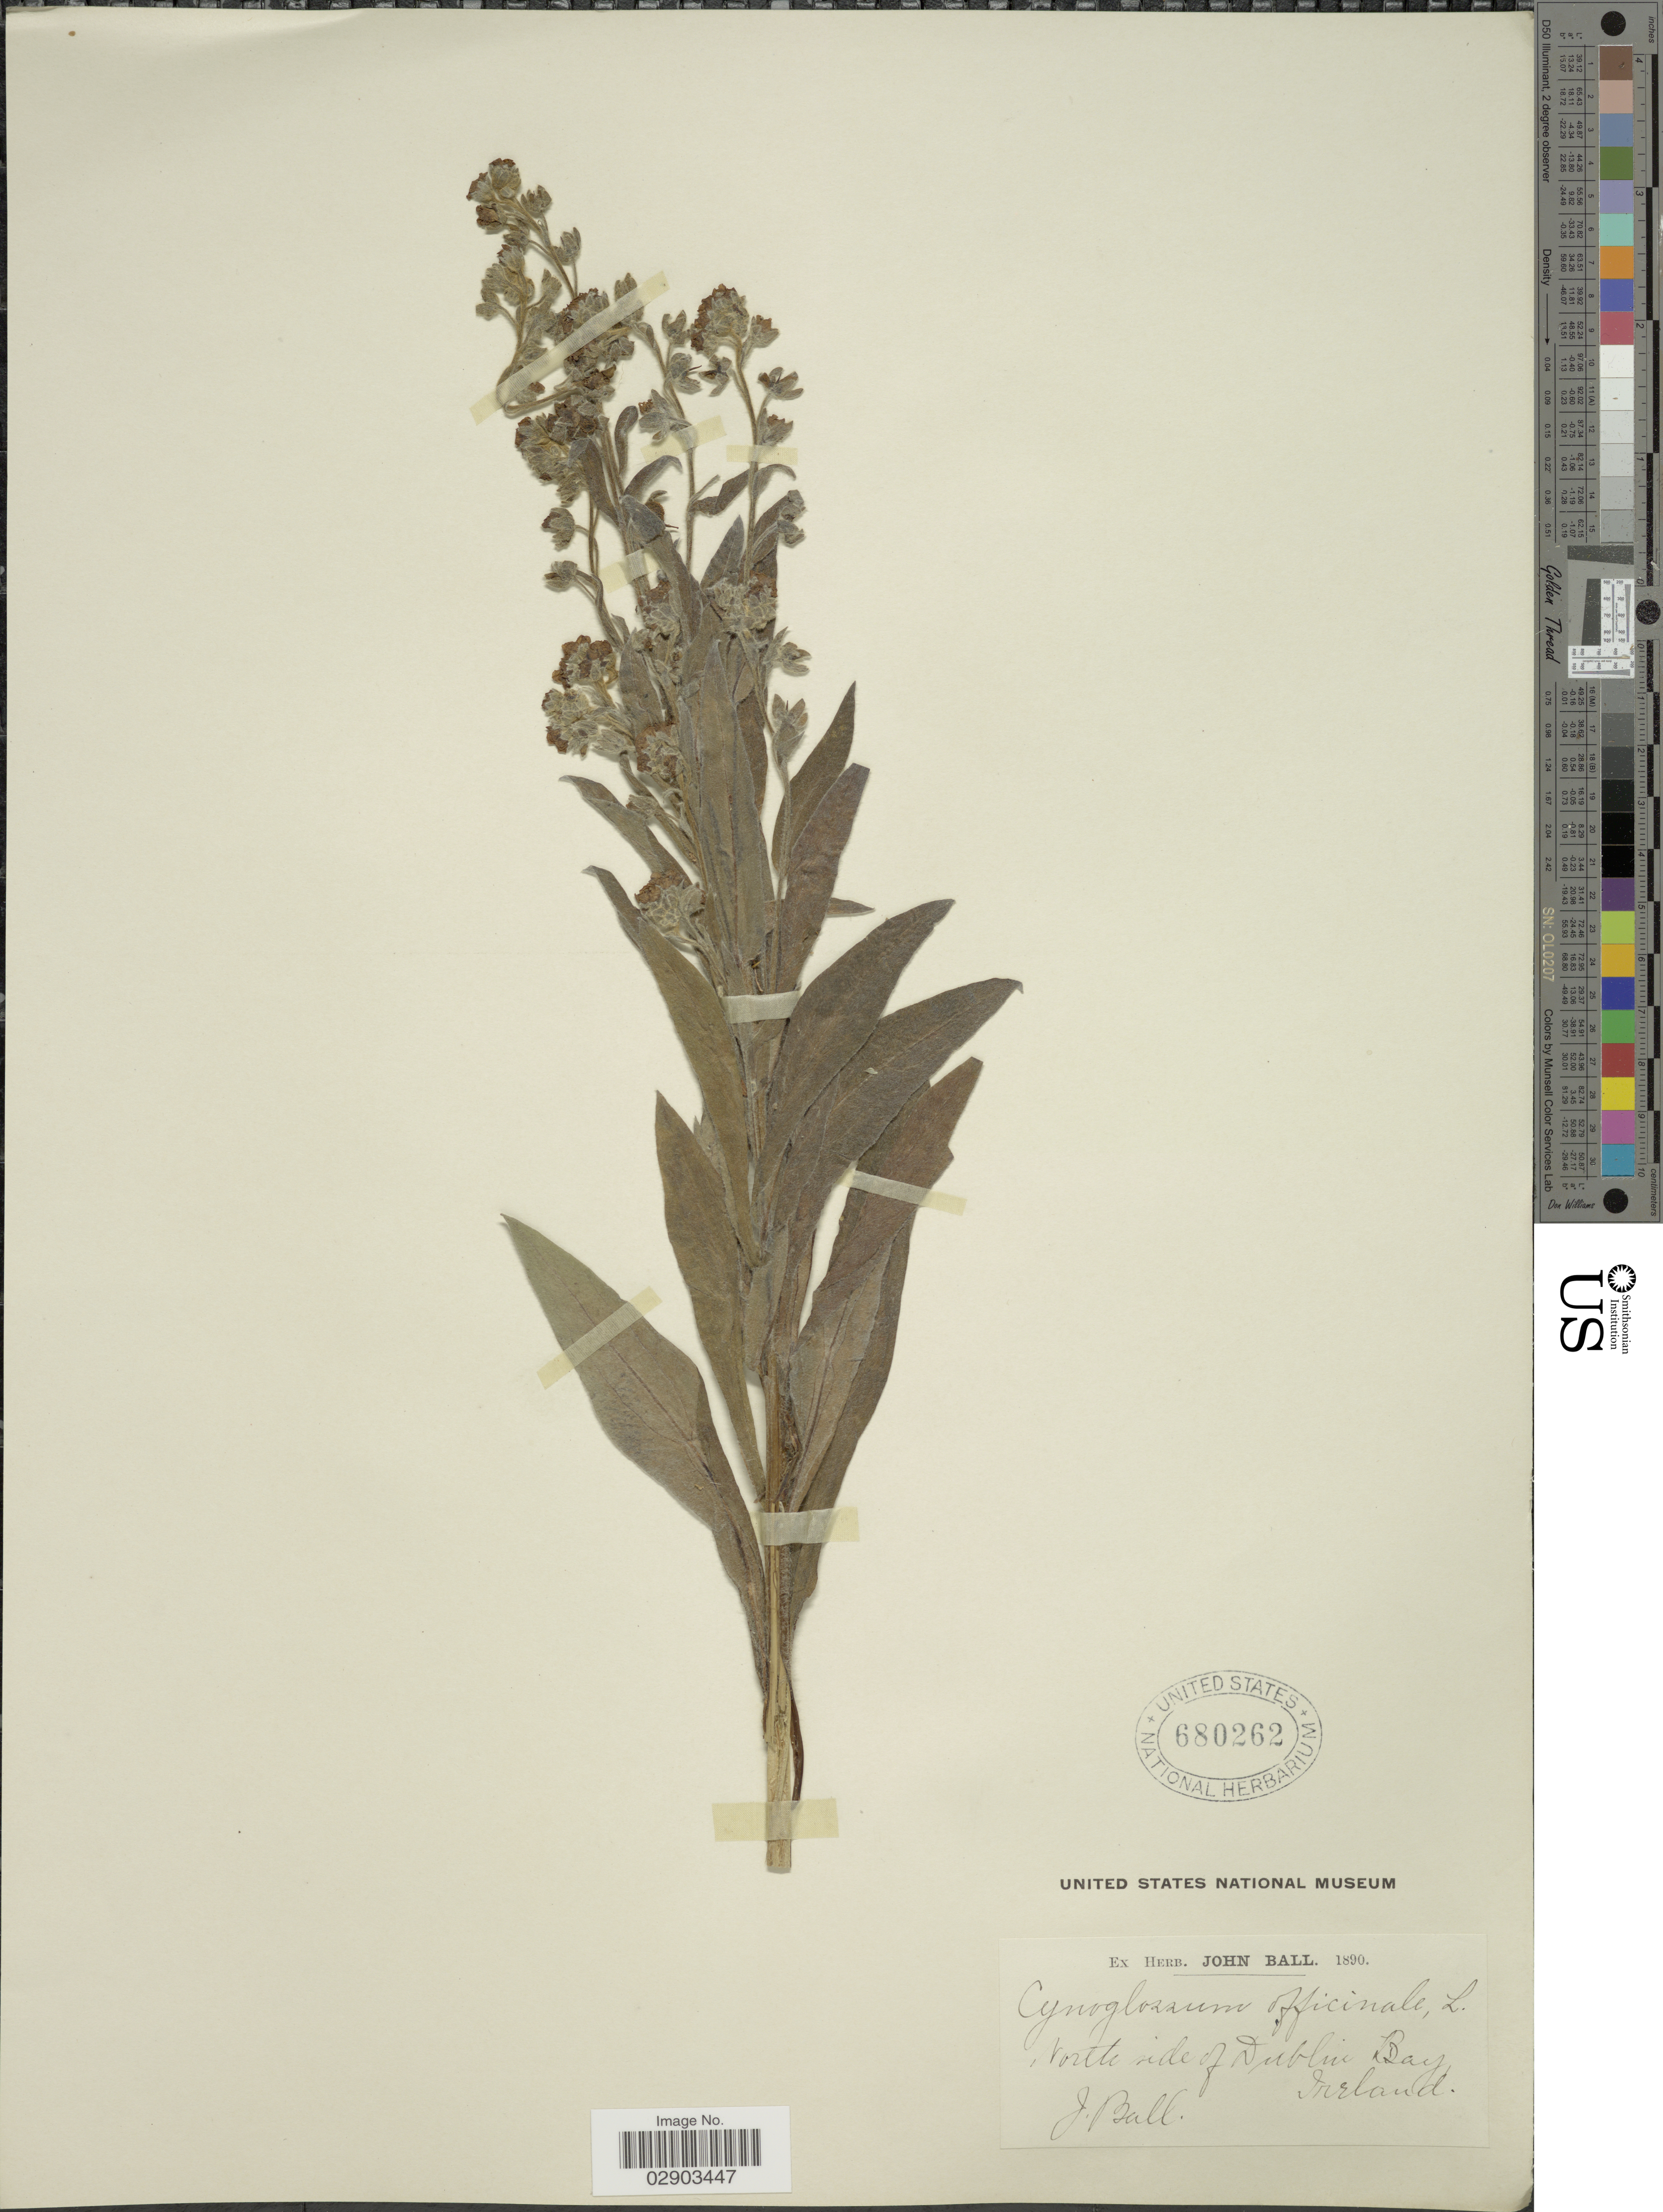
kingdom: Plantae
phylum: Tracheophyta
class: Magnoliopsida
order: Boraginales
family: Boraginaceae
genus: Cynoglossum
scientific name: Cynoglossum officinale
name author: L.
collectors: J. Ball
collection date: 1890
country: Ireland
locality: North side of Dublin Bay.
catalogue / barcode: US 680262